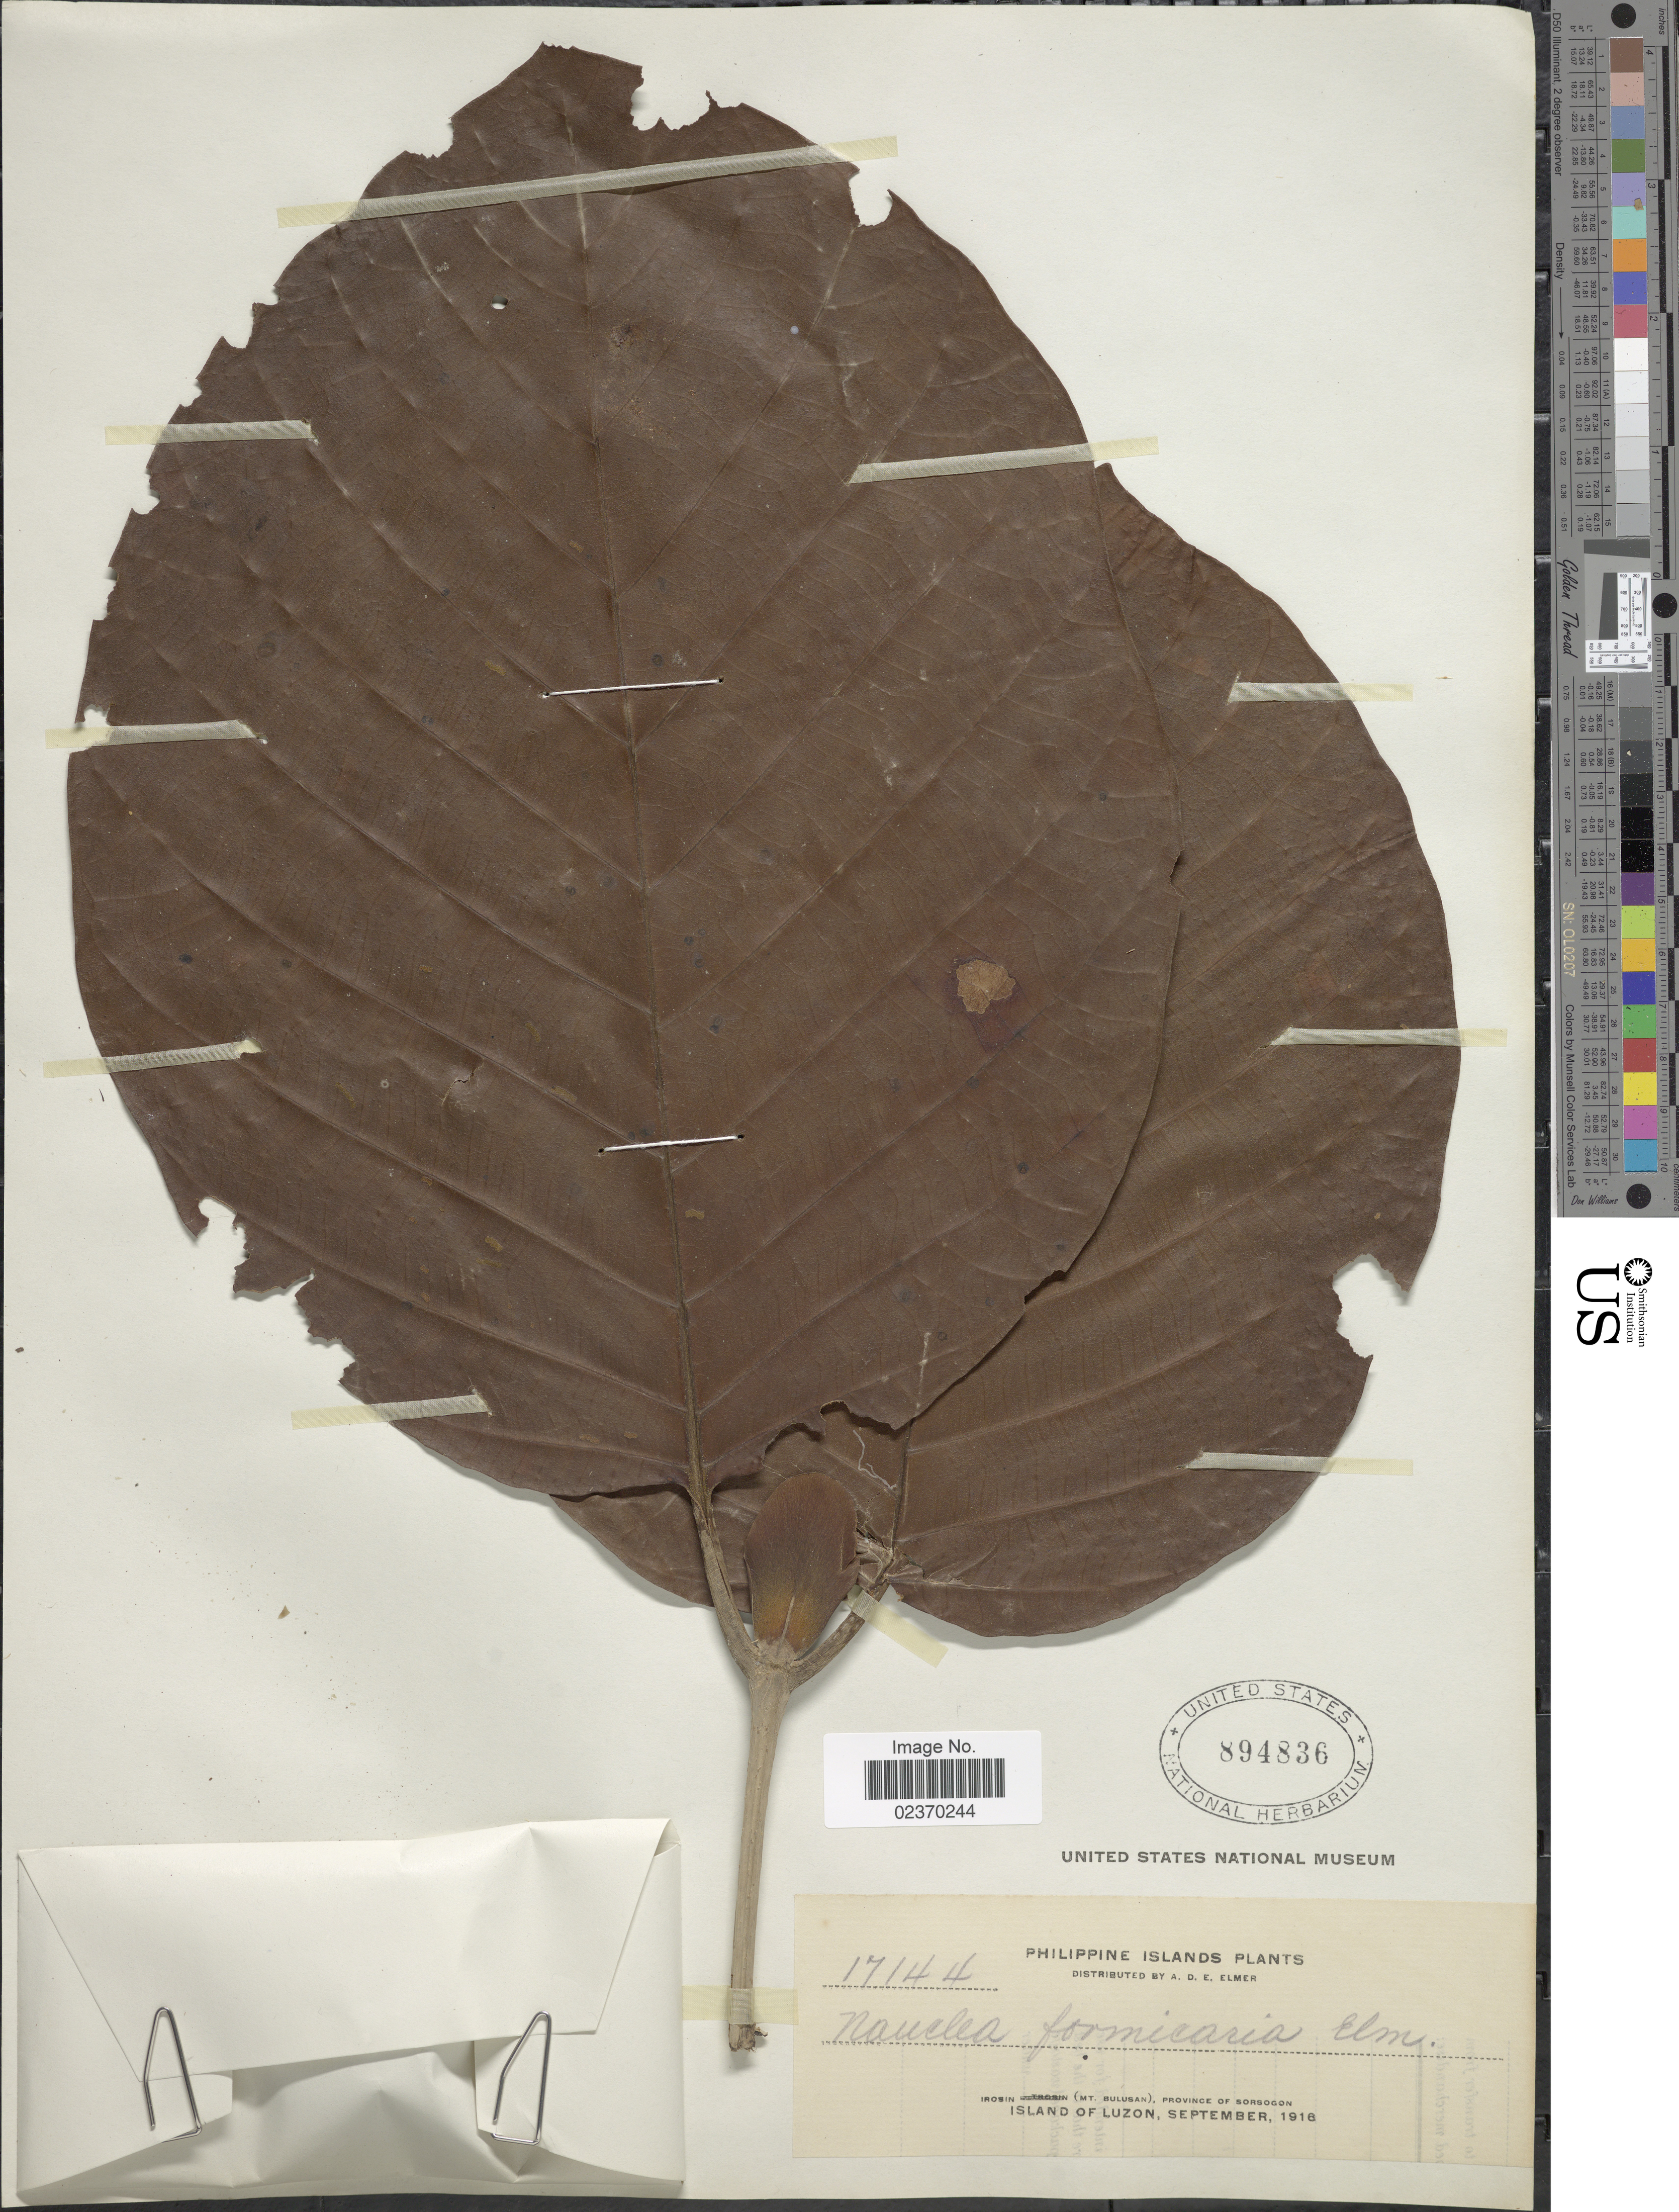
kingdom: Plantae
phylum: Tracheophyta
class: Magnoliopsida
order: Gentianales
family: Rubiaceae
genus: Neonauclea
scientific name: Neonauclea formicaria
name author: (Elmer) Merr.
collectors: A. D. E. Elmer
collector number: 17144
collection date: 1916-09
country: Philippines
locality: Philippine Islands, Irosin (Mt Bulusan), Province of Sorsogon, Island of Luzon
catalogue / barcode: US 894836